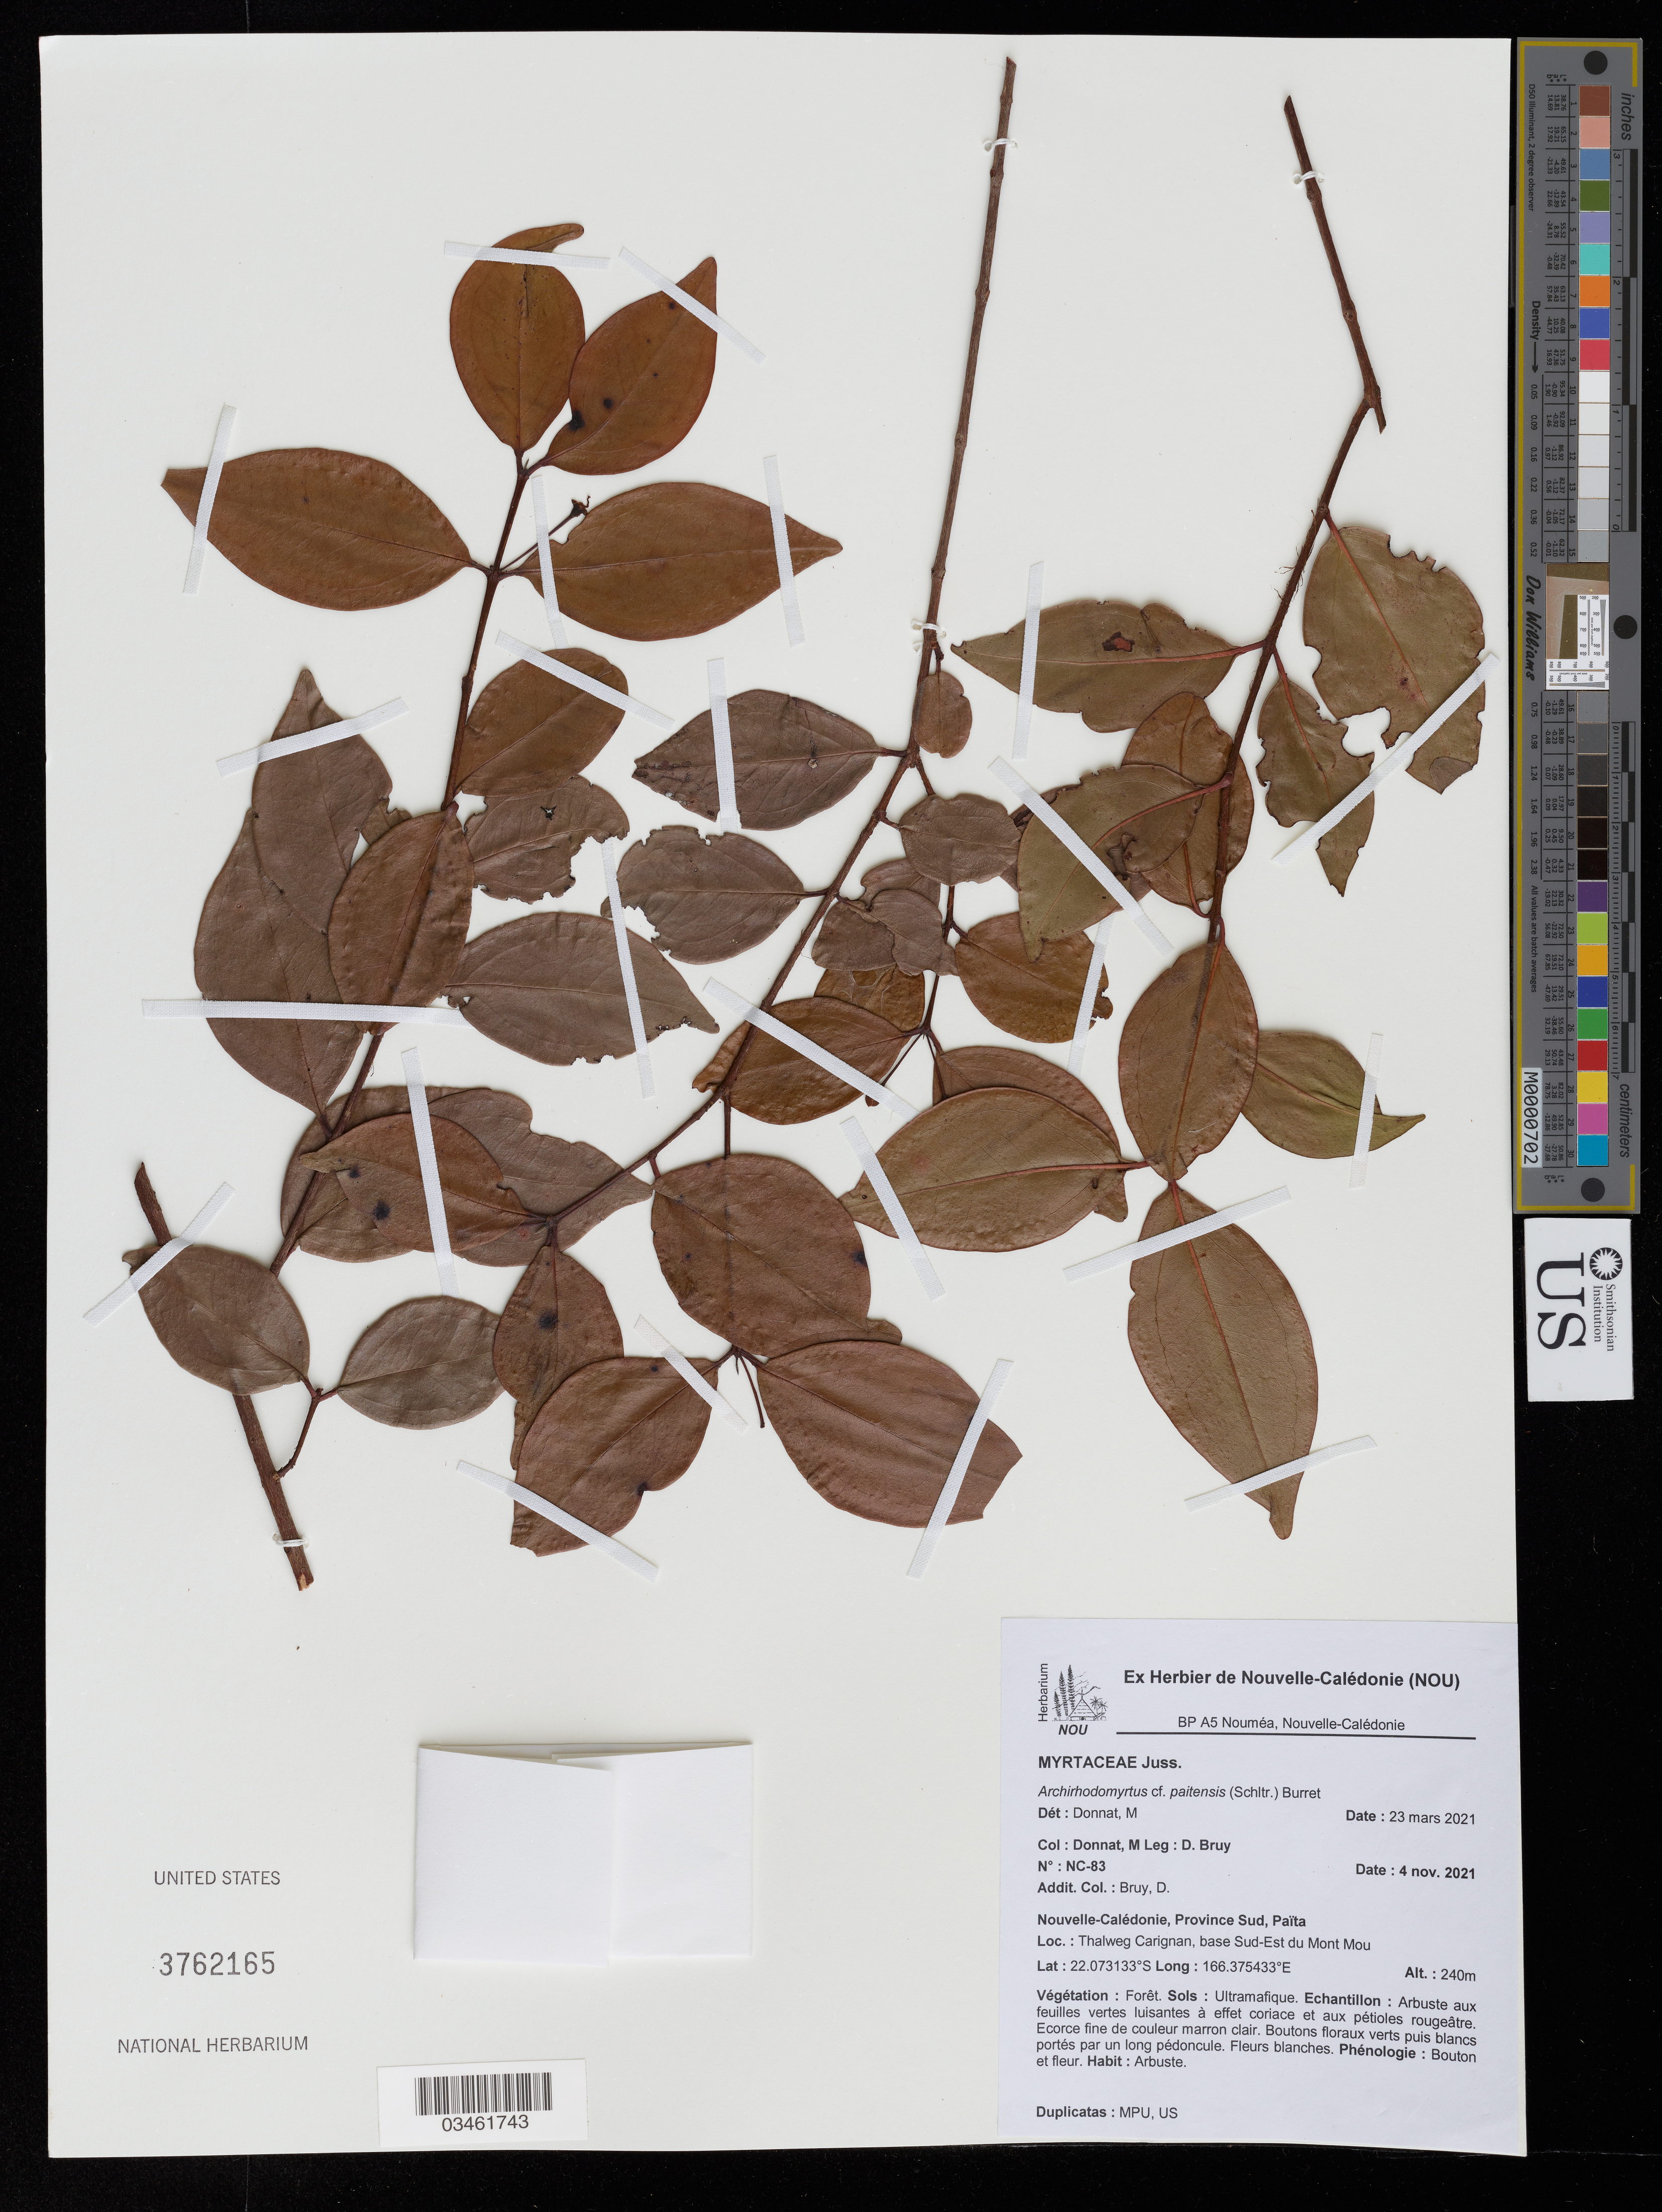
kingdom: Plantae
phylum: Tracheophyta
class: Magnoliopsida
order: Myrtales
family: Myrtaceae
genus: Archirhodomyrtus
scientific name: Archirhodomyrtus paitensis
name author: (Schltr.) Burret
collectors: M. Donnat & D. Bruy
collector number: NC-83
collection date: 2021-11-04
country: New Caledonia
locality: Nouvelle-Calédonie, Province Sud, Païta. Thalweg Carignan, base Sud-Est du Mont Mou.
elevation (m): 240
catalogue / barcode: US 3762165